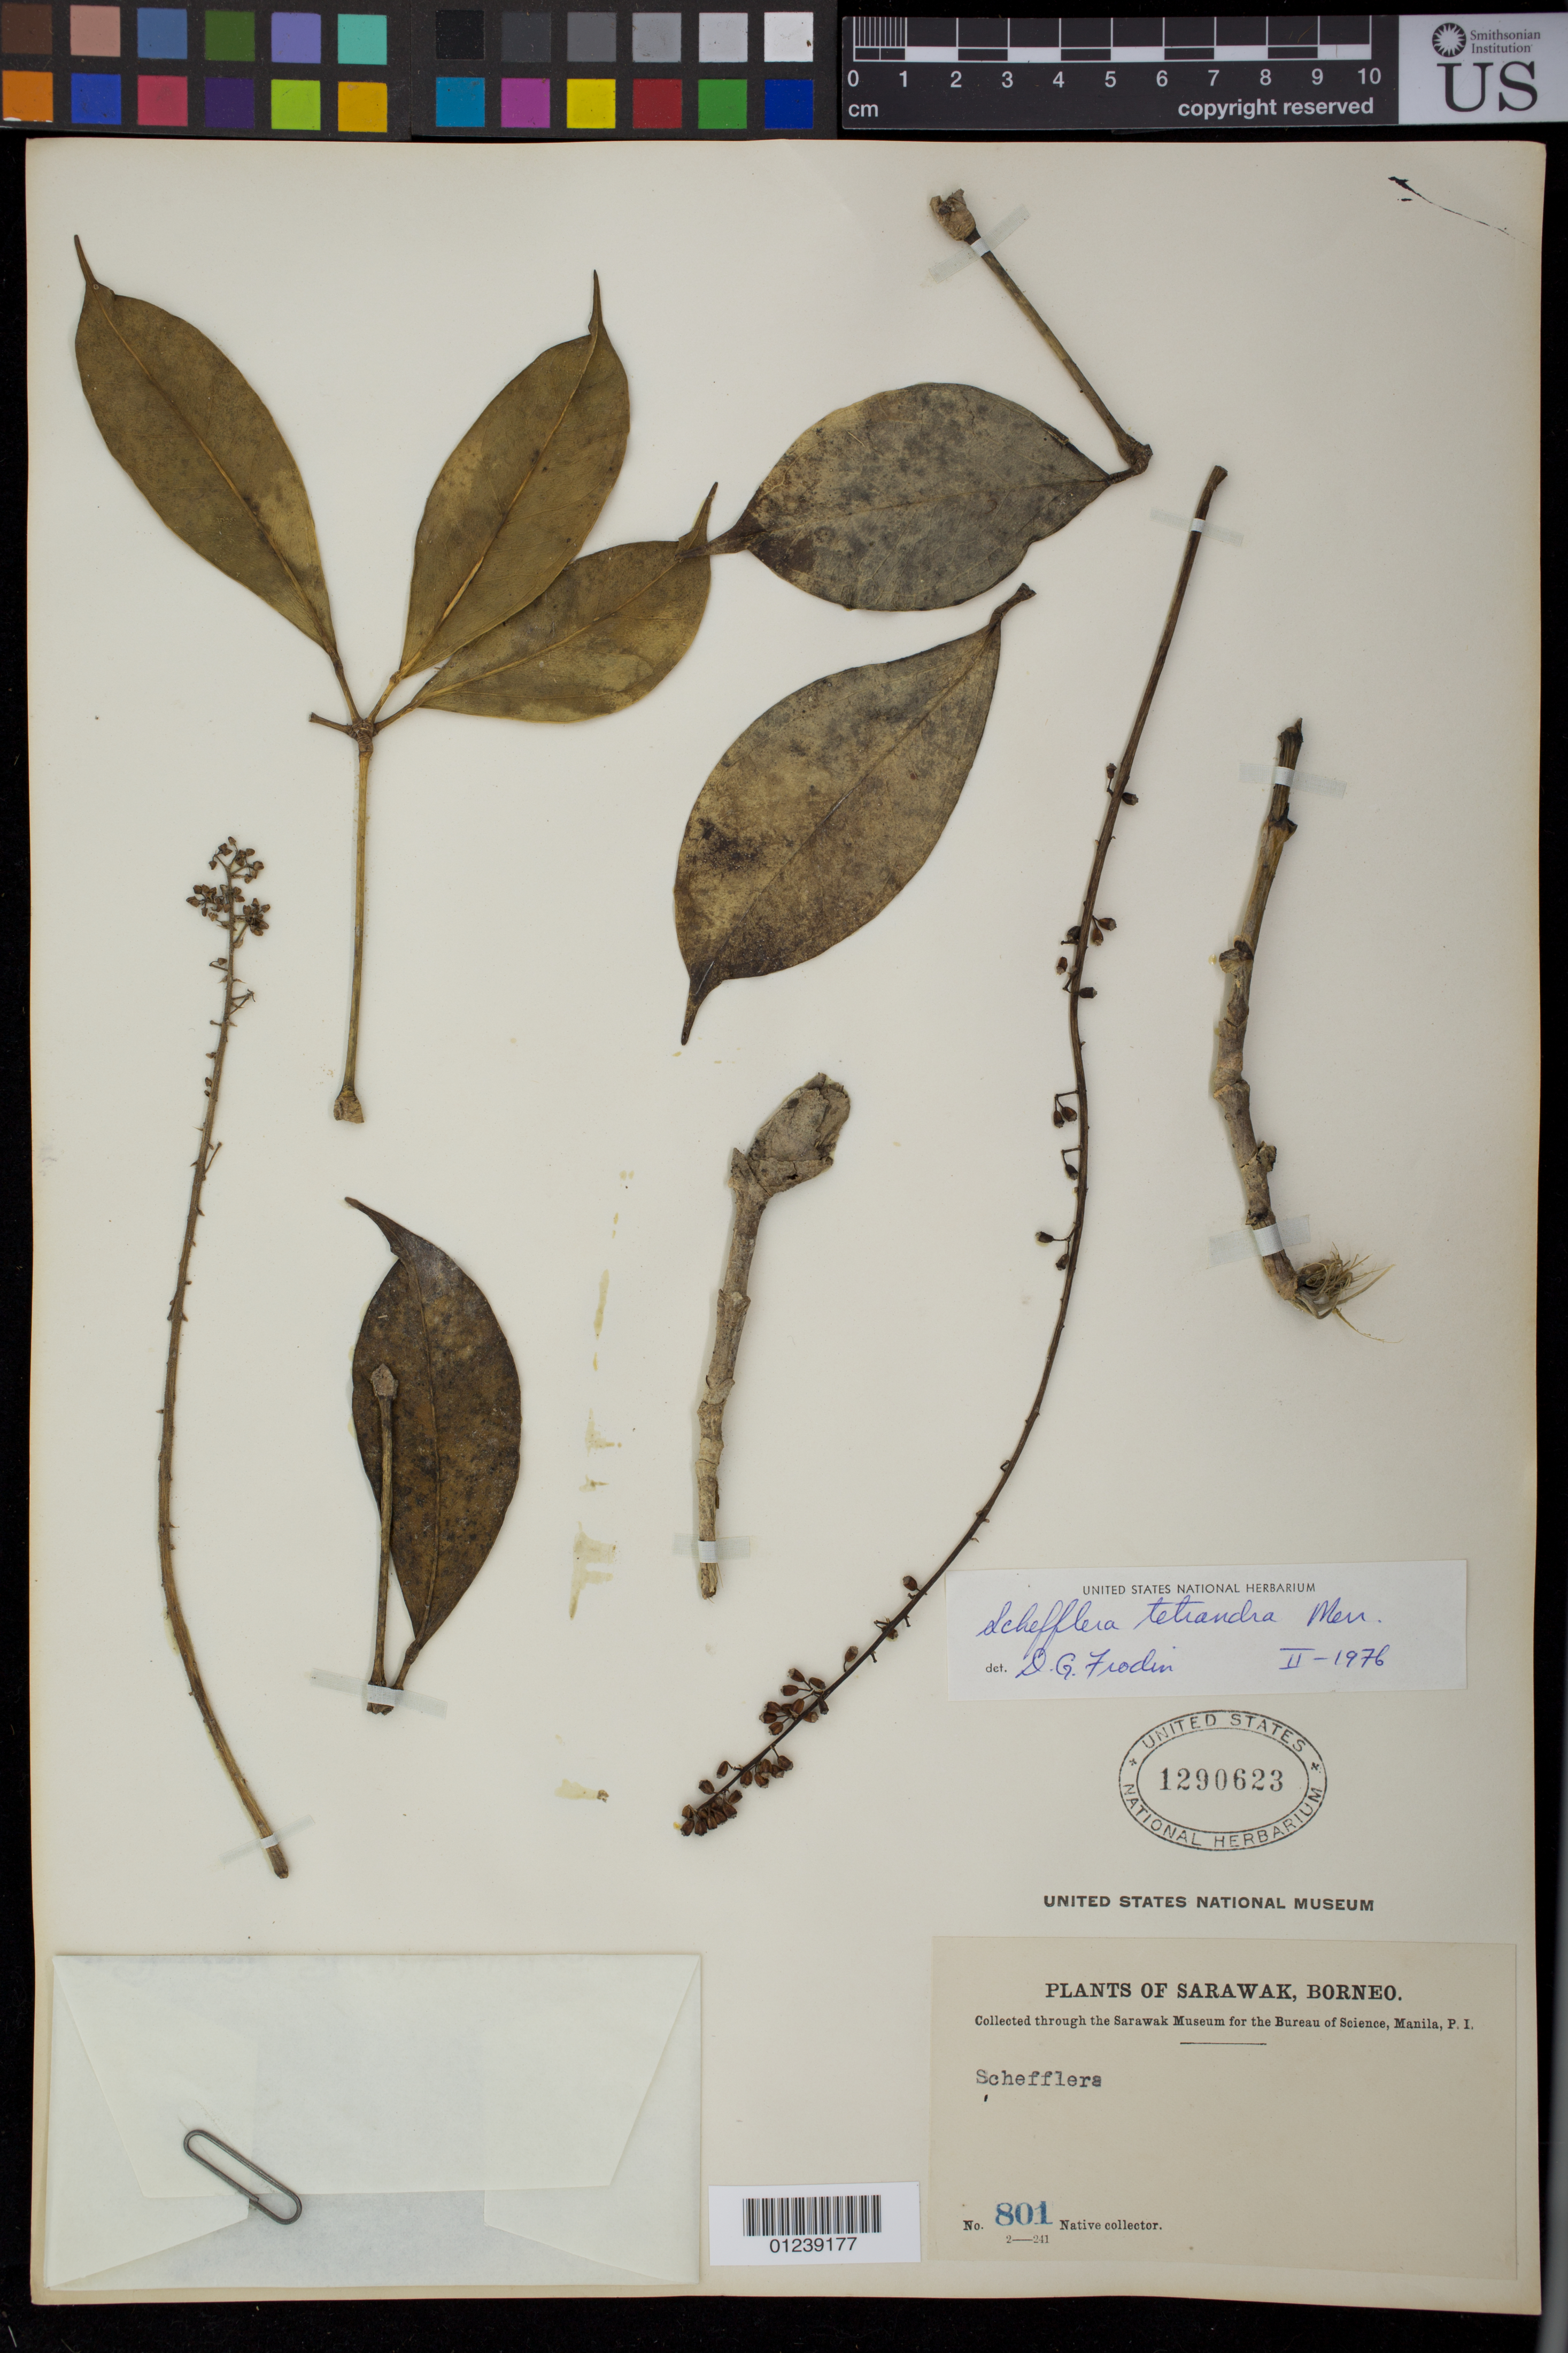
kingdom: Plantae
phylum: Tracheophyta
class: Magnoliopsida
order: Apiales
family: Araliaceae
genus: Heptapleurum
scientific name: Heptapleurum tetrandrum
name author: (Merr.) G. M. Plunkett & Lowry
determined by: Wagner, W. L., (BOT), Smithsonian Institution - National Museum of Natural History (UNITED STATES)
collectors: Native collector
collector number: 801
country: Malaysia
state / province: Sarawak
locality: Borneo.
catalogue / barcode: US 1290623